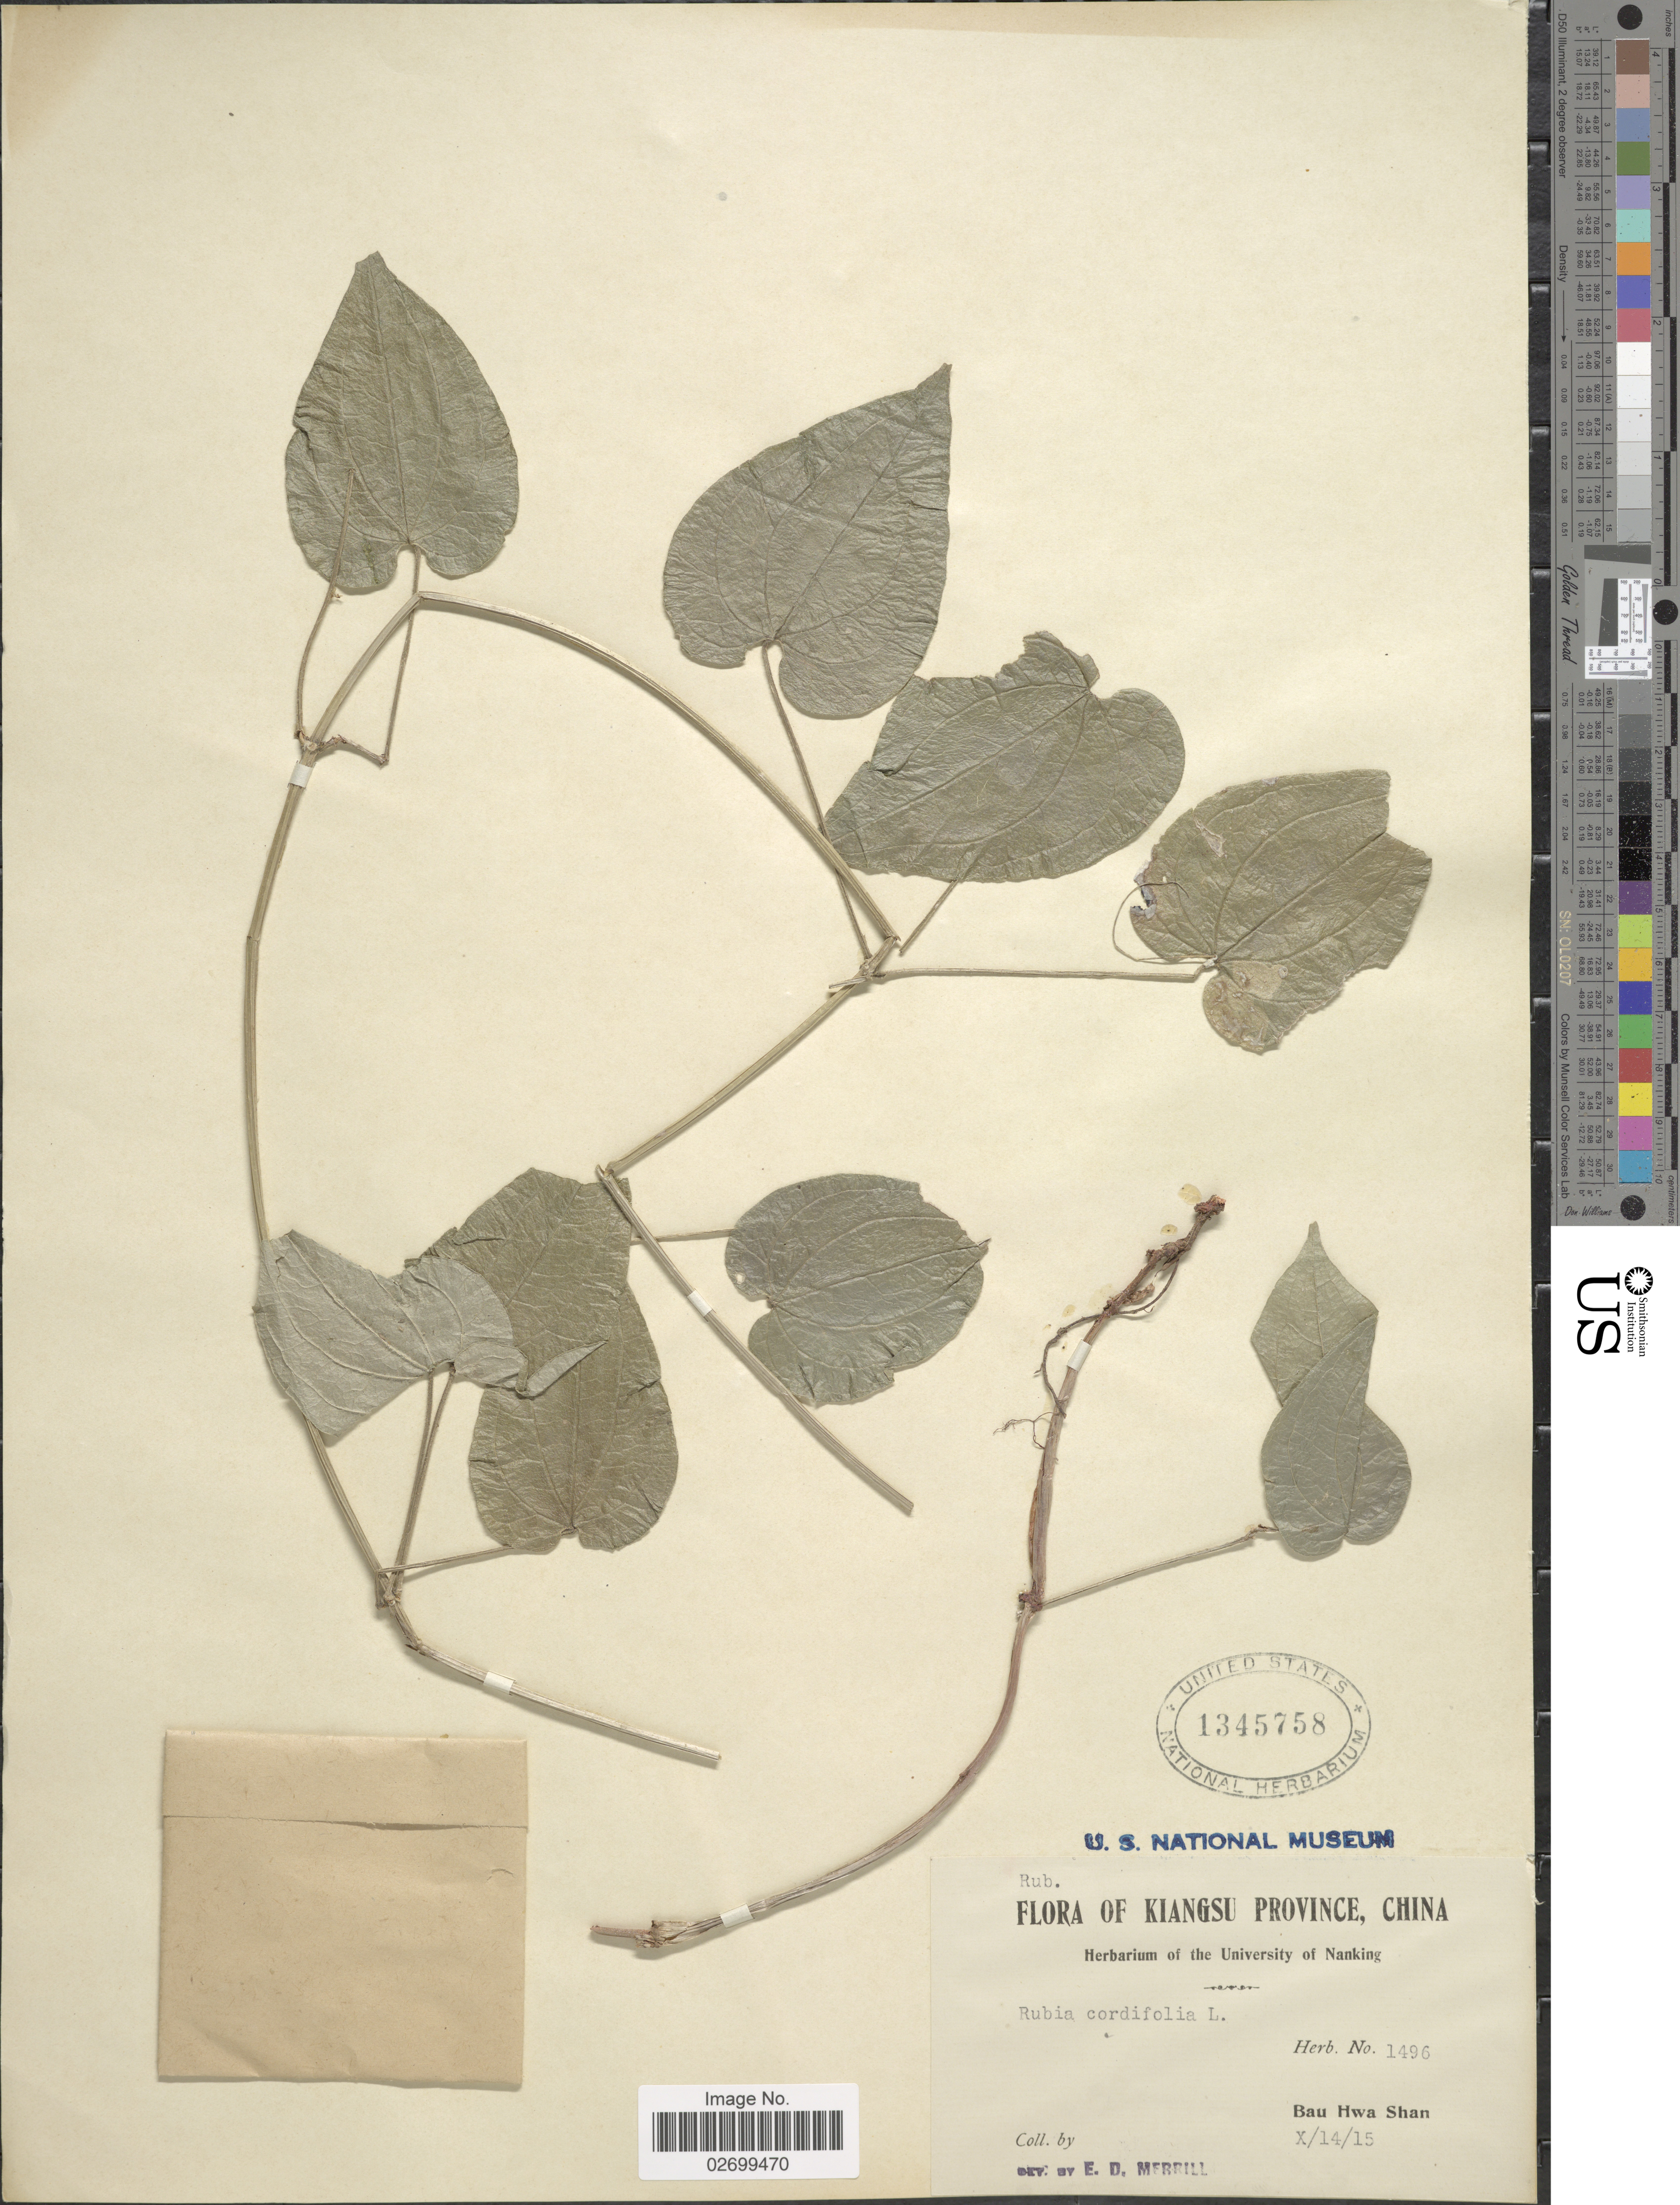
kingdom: Plantae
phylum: Tracheophyta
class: Magnoliopsida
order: Gentianales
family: Rubiaceae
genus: Rubia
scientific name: Rubia cordifolia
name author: L.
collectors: ex herb. University of Nanking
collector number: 1496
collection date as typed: Transcribed d/m/y: 14/10/15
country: China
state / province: Jiangsu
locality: Kiangsu Province, Bau Hwa Shan.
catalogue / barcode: US 1345758